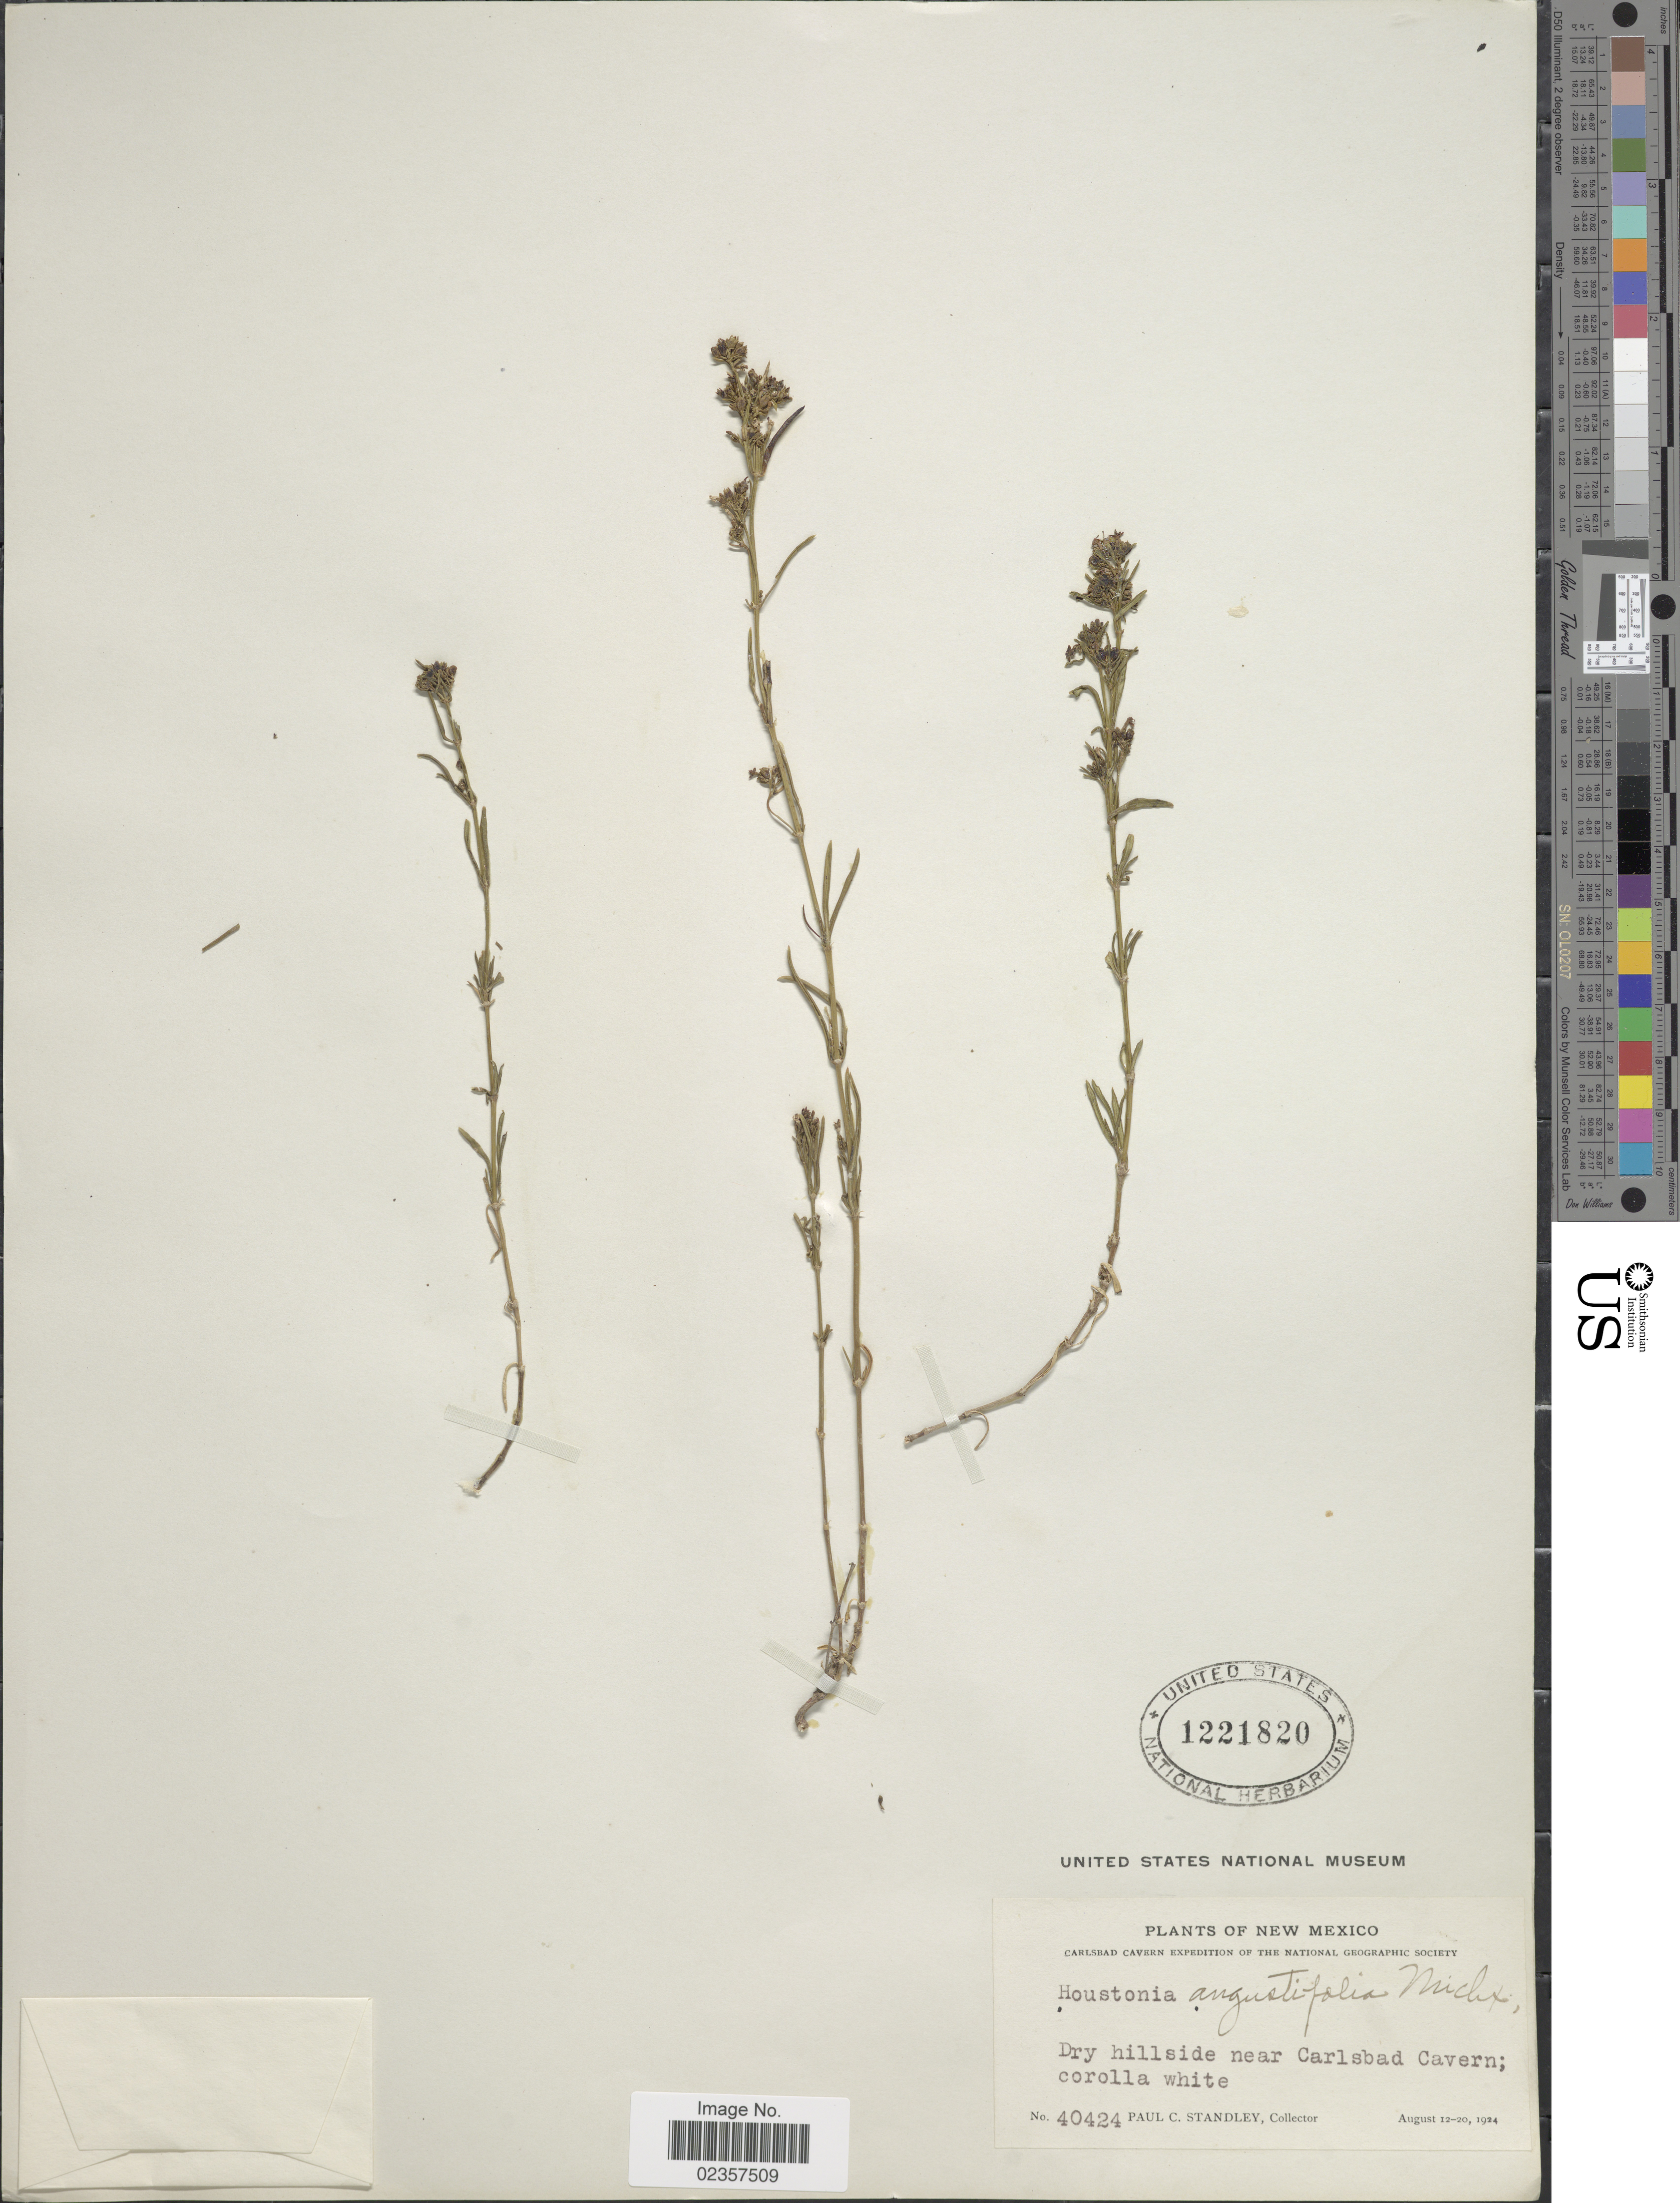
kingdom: Plantae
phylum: Tracheophyta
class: Magnoliopsida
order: Gentianales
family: Rubiaceae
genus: Houstonia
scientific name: Houstonia nigricans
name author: (Lam.) Fernald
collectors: P. C. Standley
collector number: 40424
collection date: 1924-08-12/1924-08-20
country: United States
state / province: New Mexico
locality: Near Carlsbad Cavern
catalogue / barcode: US 1221820